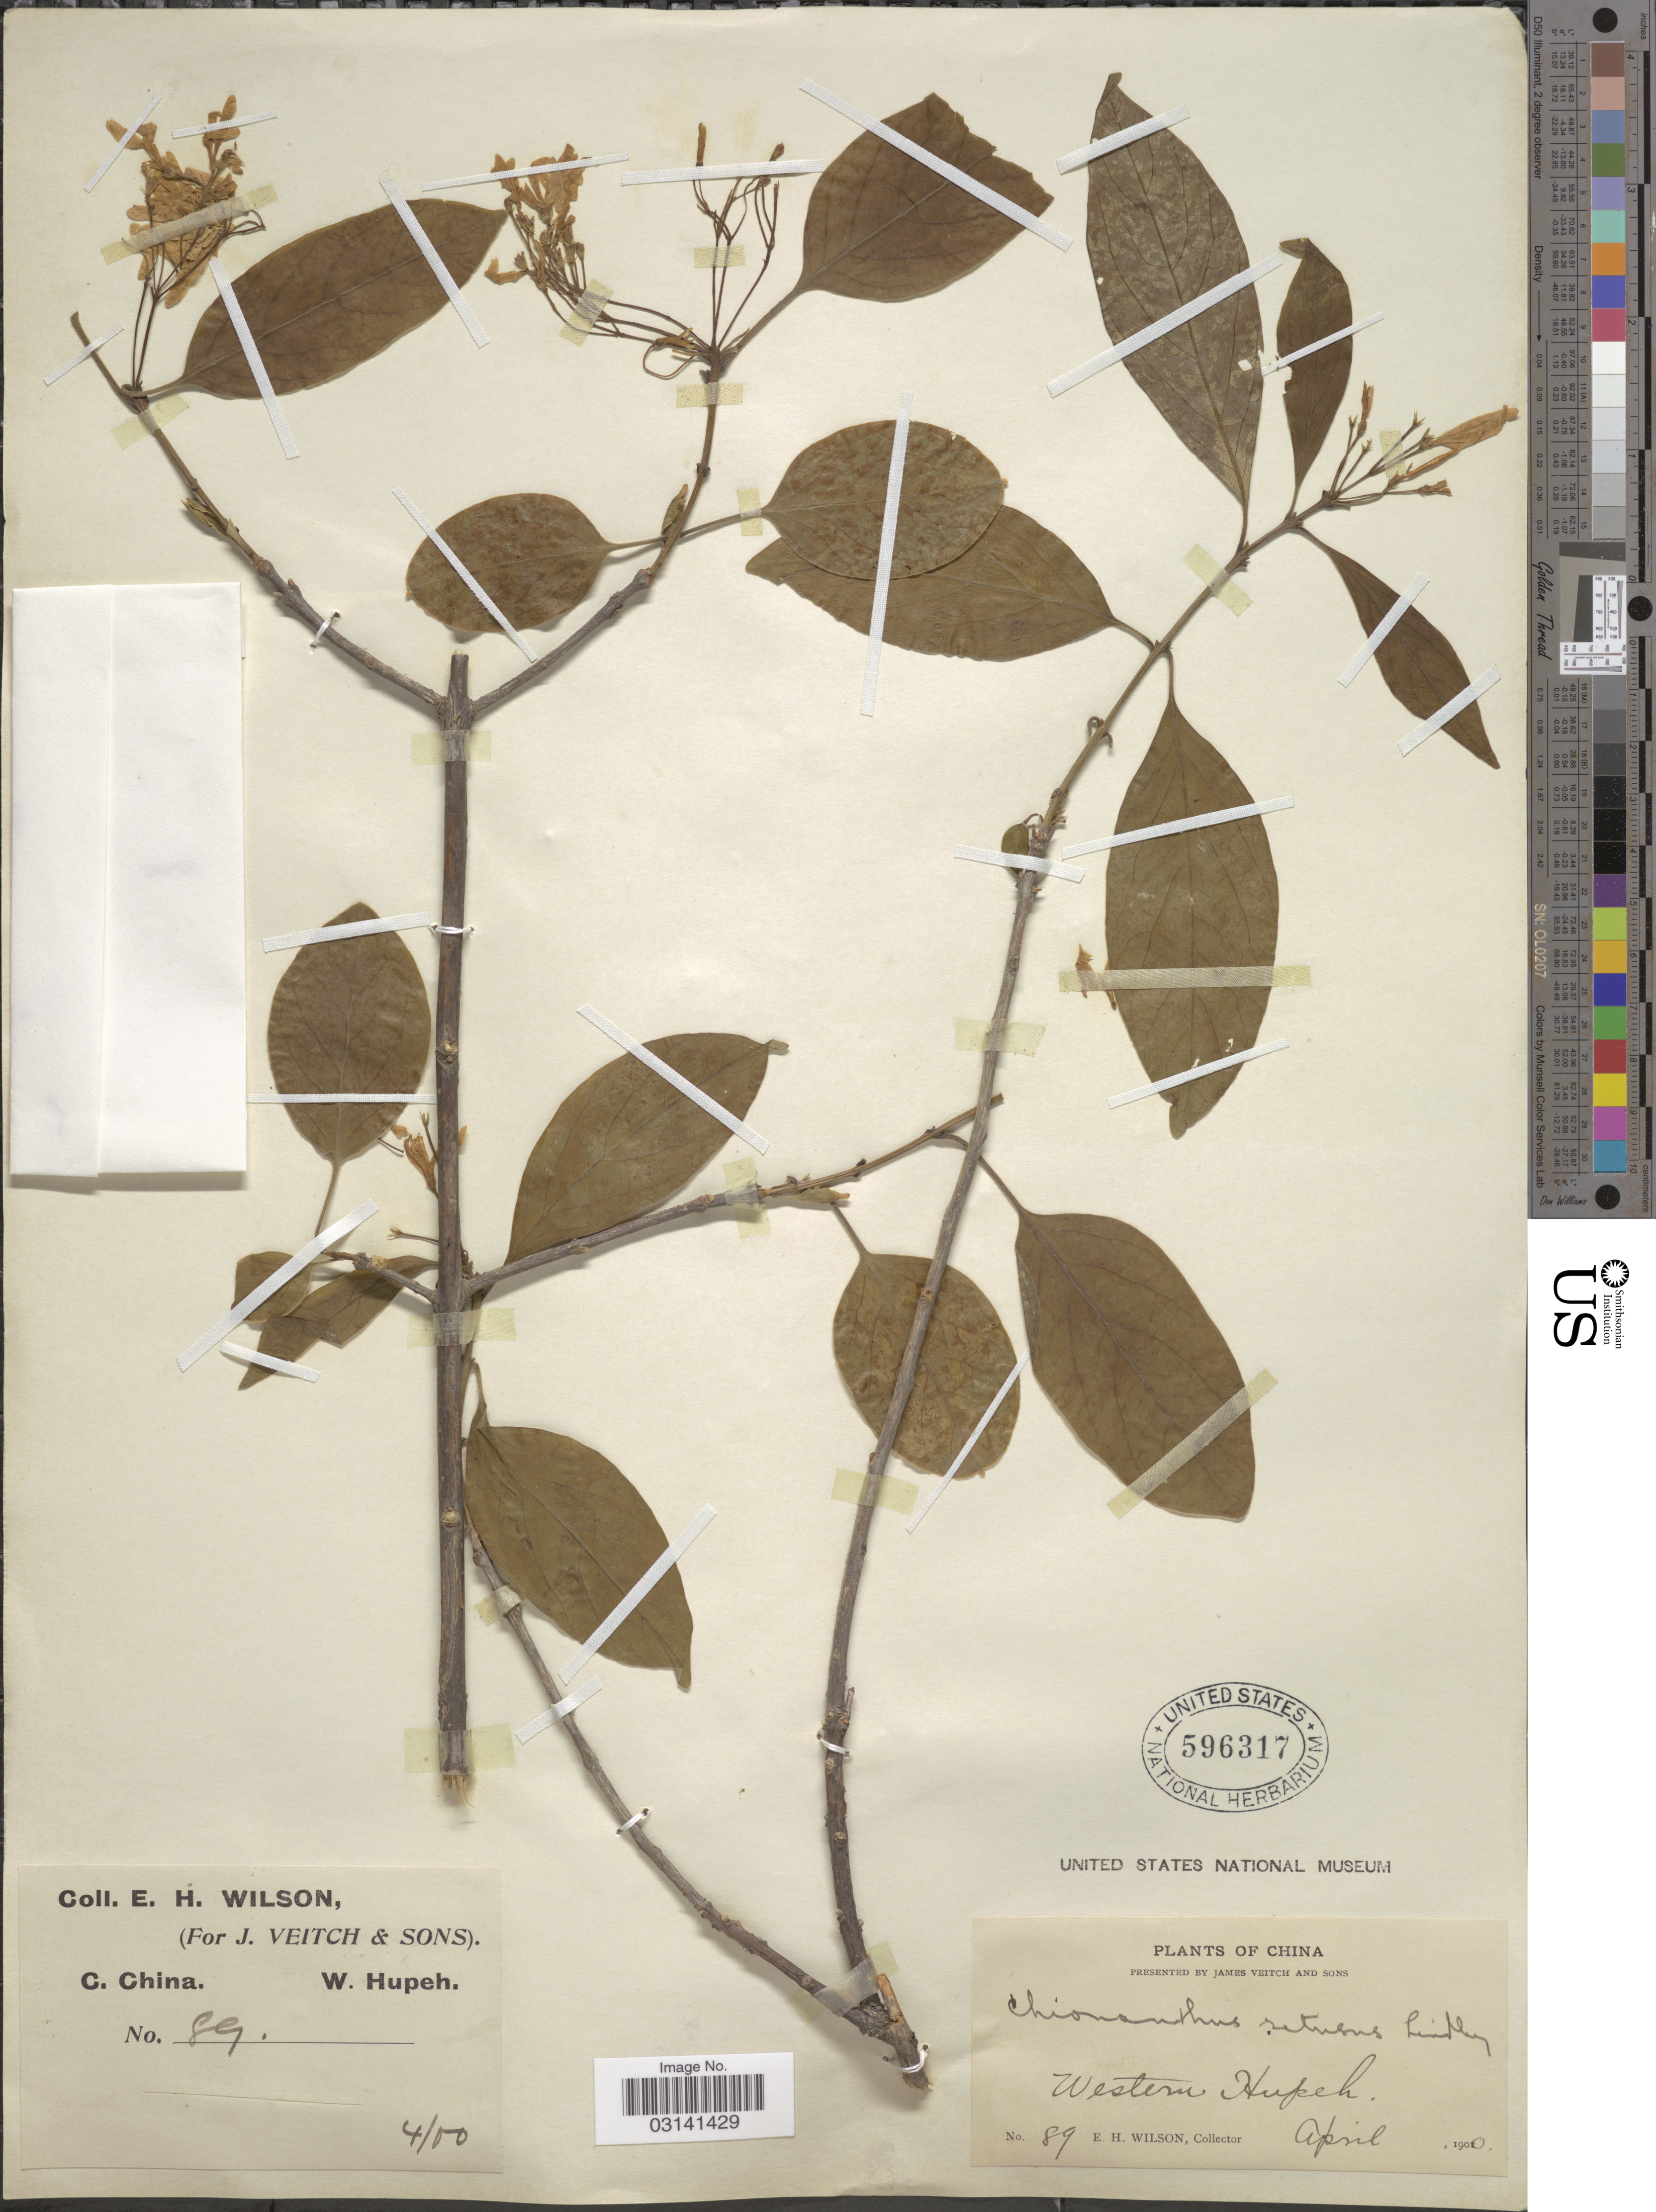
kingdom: Plantae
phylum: Tracheophyta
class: Magnoliopsida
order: Lamiales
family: Oleaceae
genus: Chionanthus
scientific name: Chionanthus retusus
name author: Lindl. & Paxton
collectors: E. Wilson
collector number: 89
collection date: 1900-04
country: China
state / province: Hubei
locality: C. China. Western Hupeh.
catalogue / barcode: US 596317